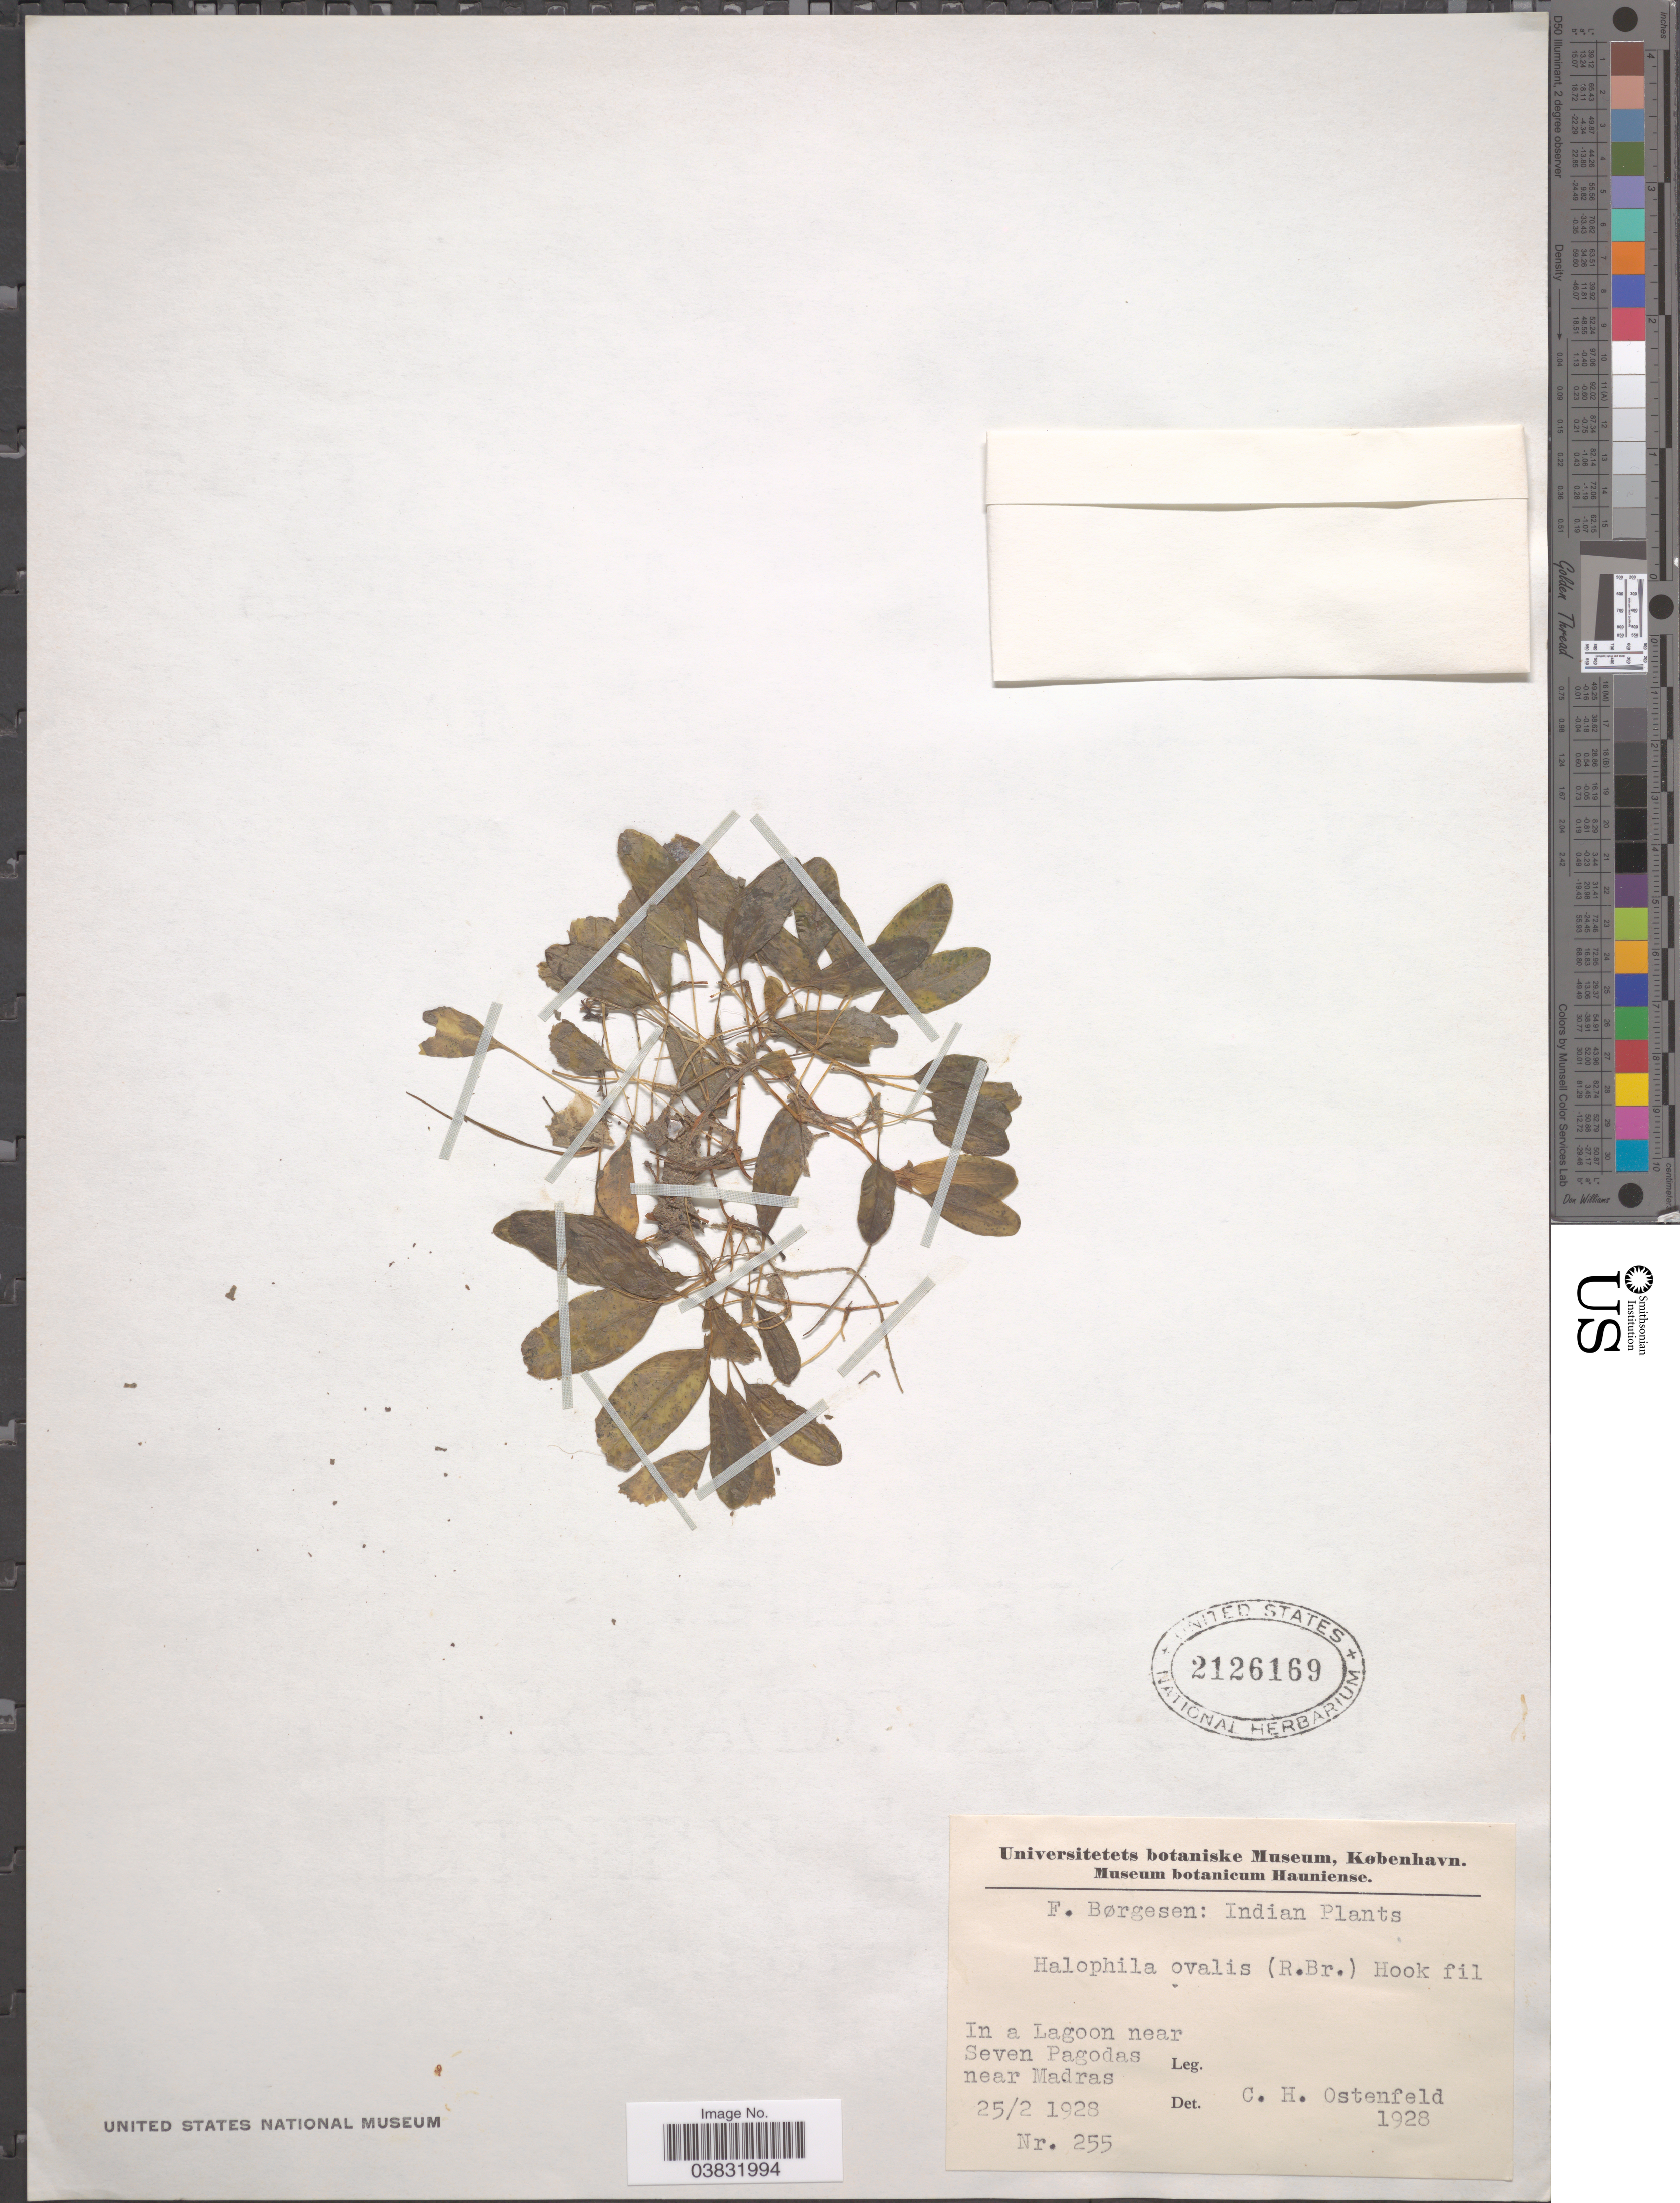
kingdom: Plantae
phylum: Tracheophyta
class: Liliopsida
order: Alismatales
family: Hydrocharitaceae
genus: Halophila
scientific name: Halophila ovalis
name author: (R. Br.) Hook. f.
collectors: F. C. Børgesen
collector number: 255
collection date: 1928-02-25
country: India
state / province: Tamil Nadu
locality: In a Lagoon near Seven Pagodas near Madras.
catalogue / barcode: US 2126169